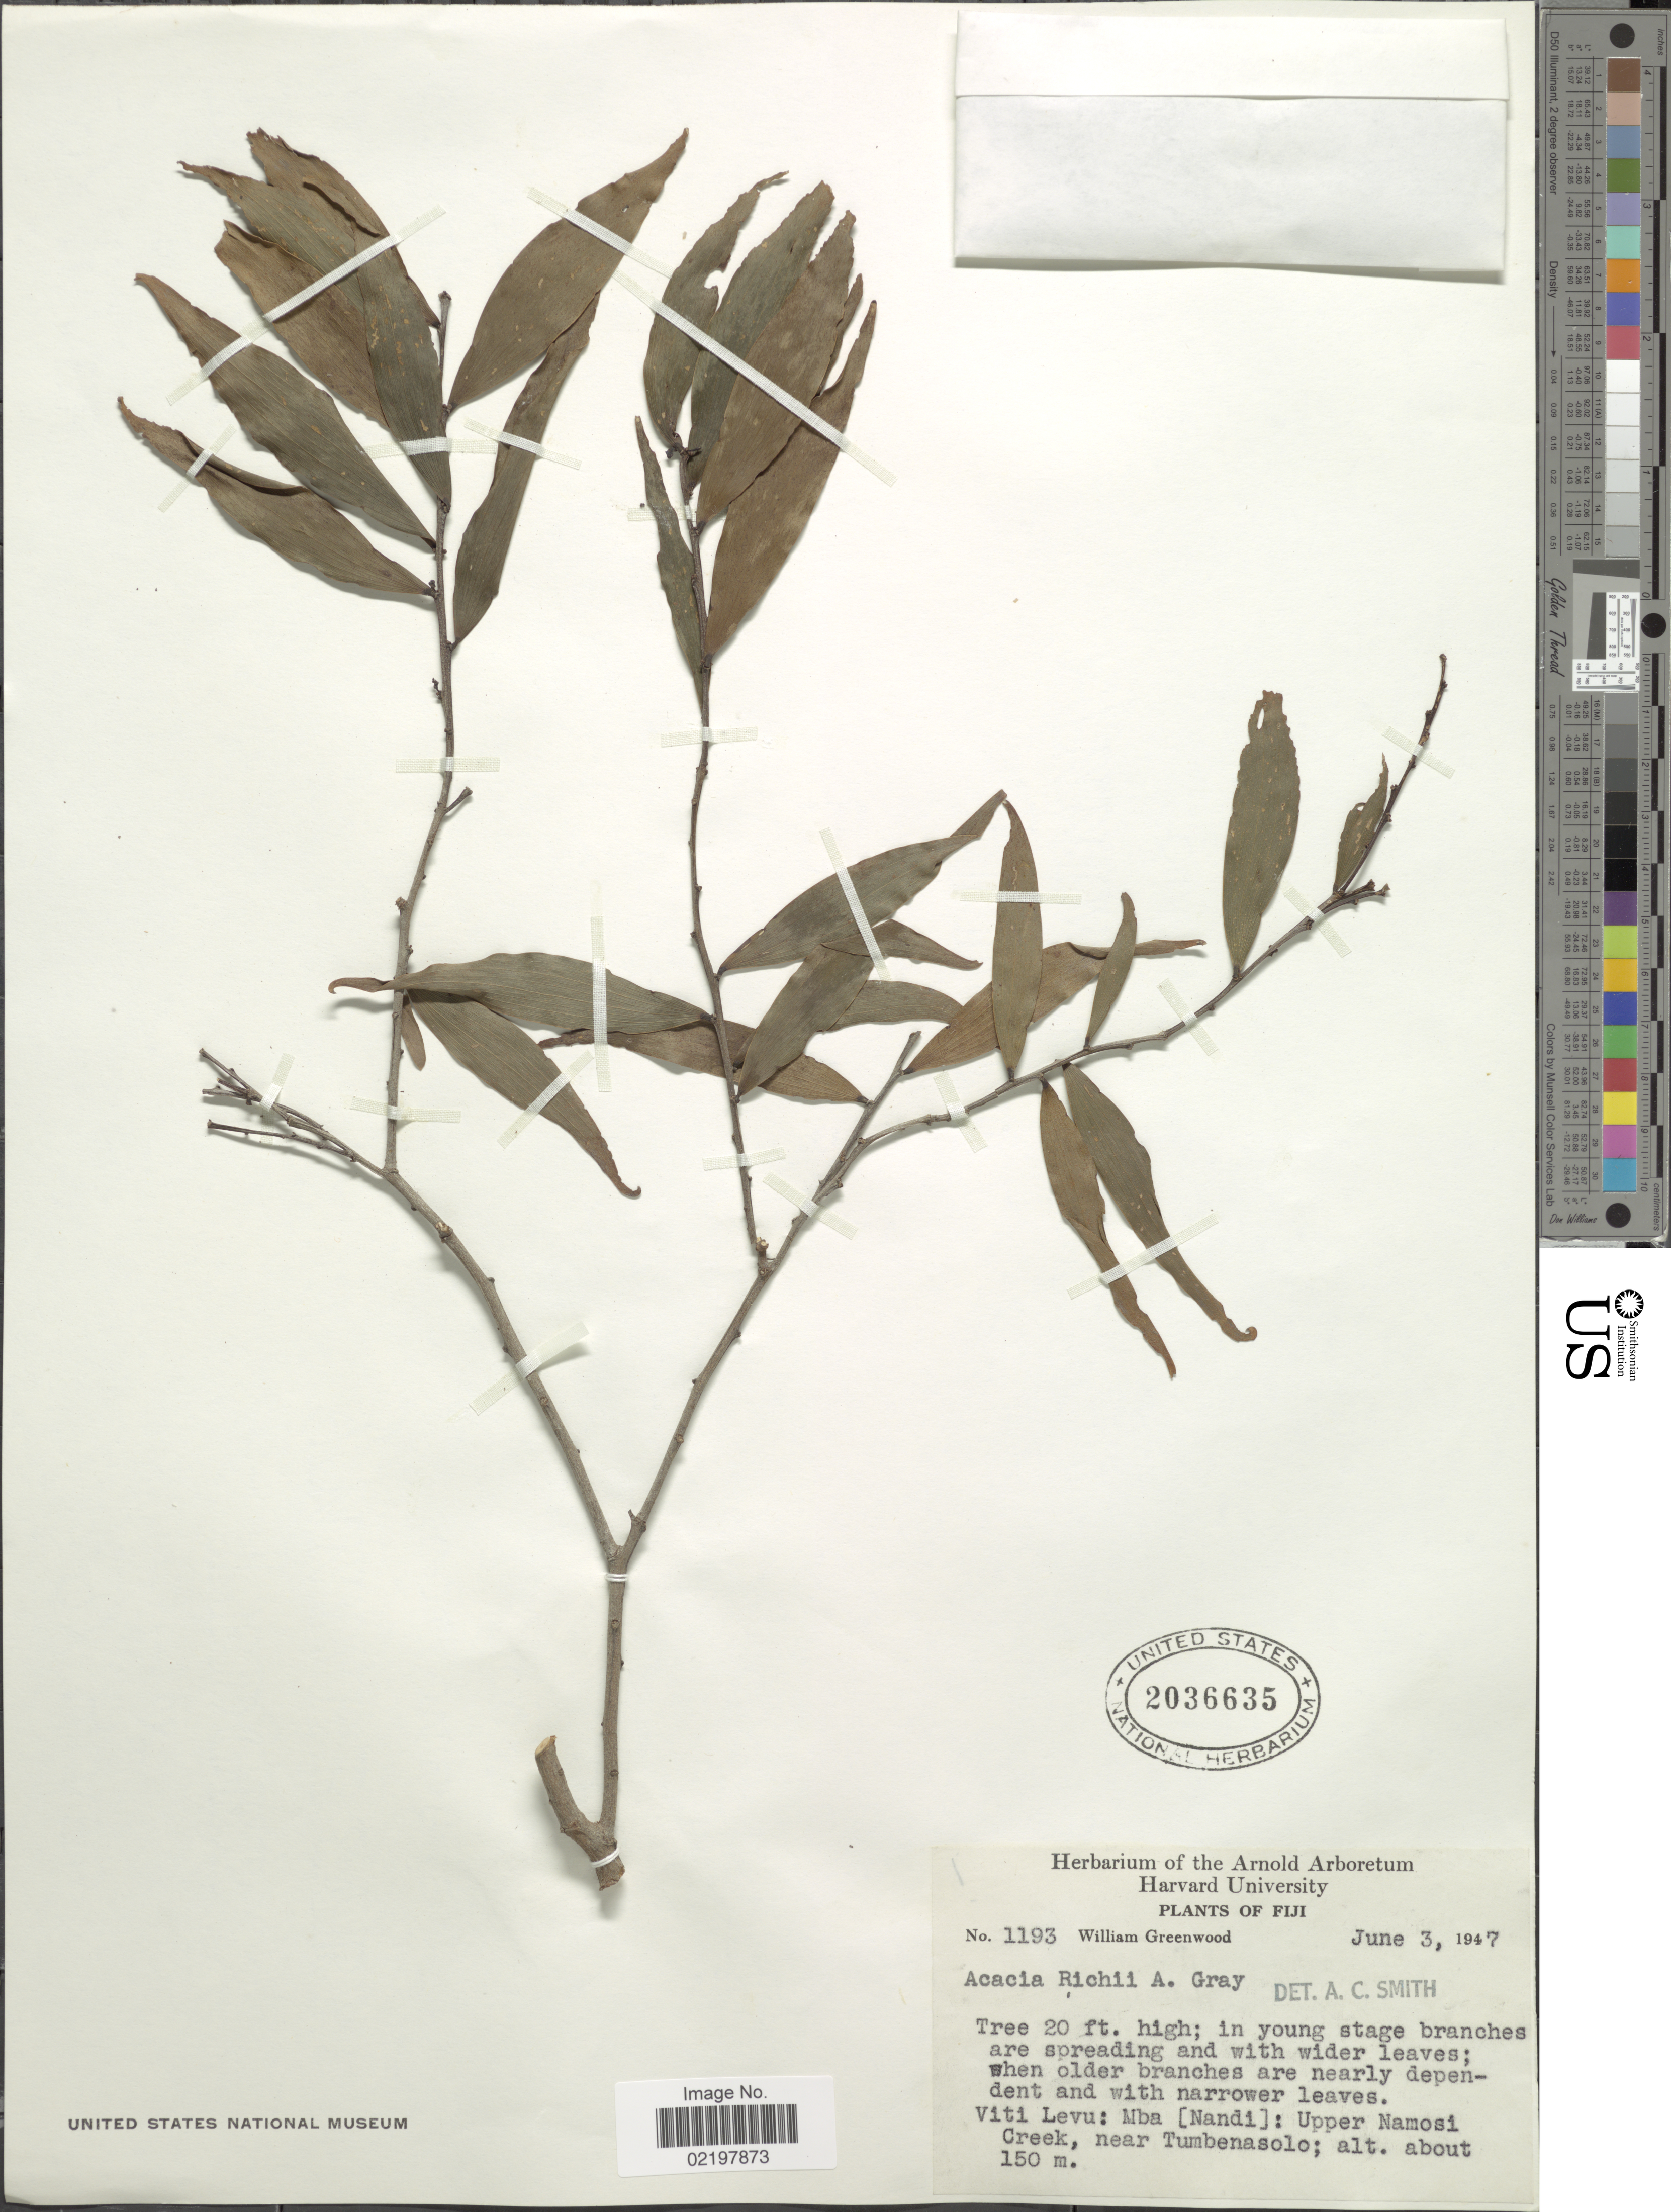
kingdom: Plantae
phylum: Tracheophyta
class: Magnoliopsida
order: Fabales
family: Fabaceae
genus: Acacia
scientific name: Acacia richii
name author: A. Gray in Wilkes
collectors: W. Greenwood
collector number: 1193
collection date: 1947-06-03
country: Fiji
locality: Viti Levu: Mba (Nandi): Upper Namosi Creek, near Tumbenasolo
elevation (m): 150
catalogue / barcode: US 2036635